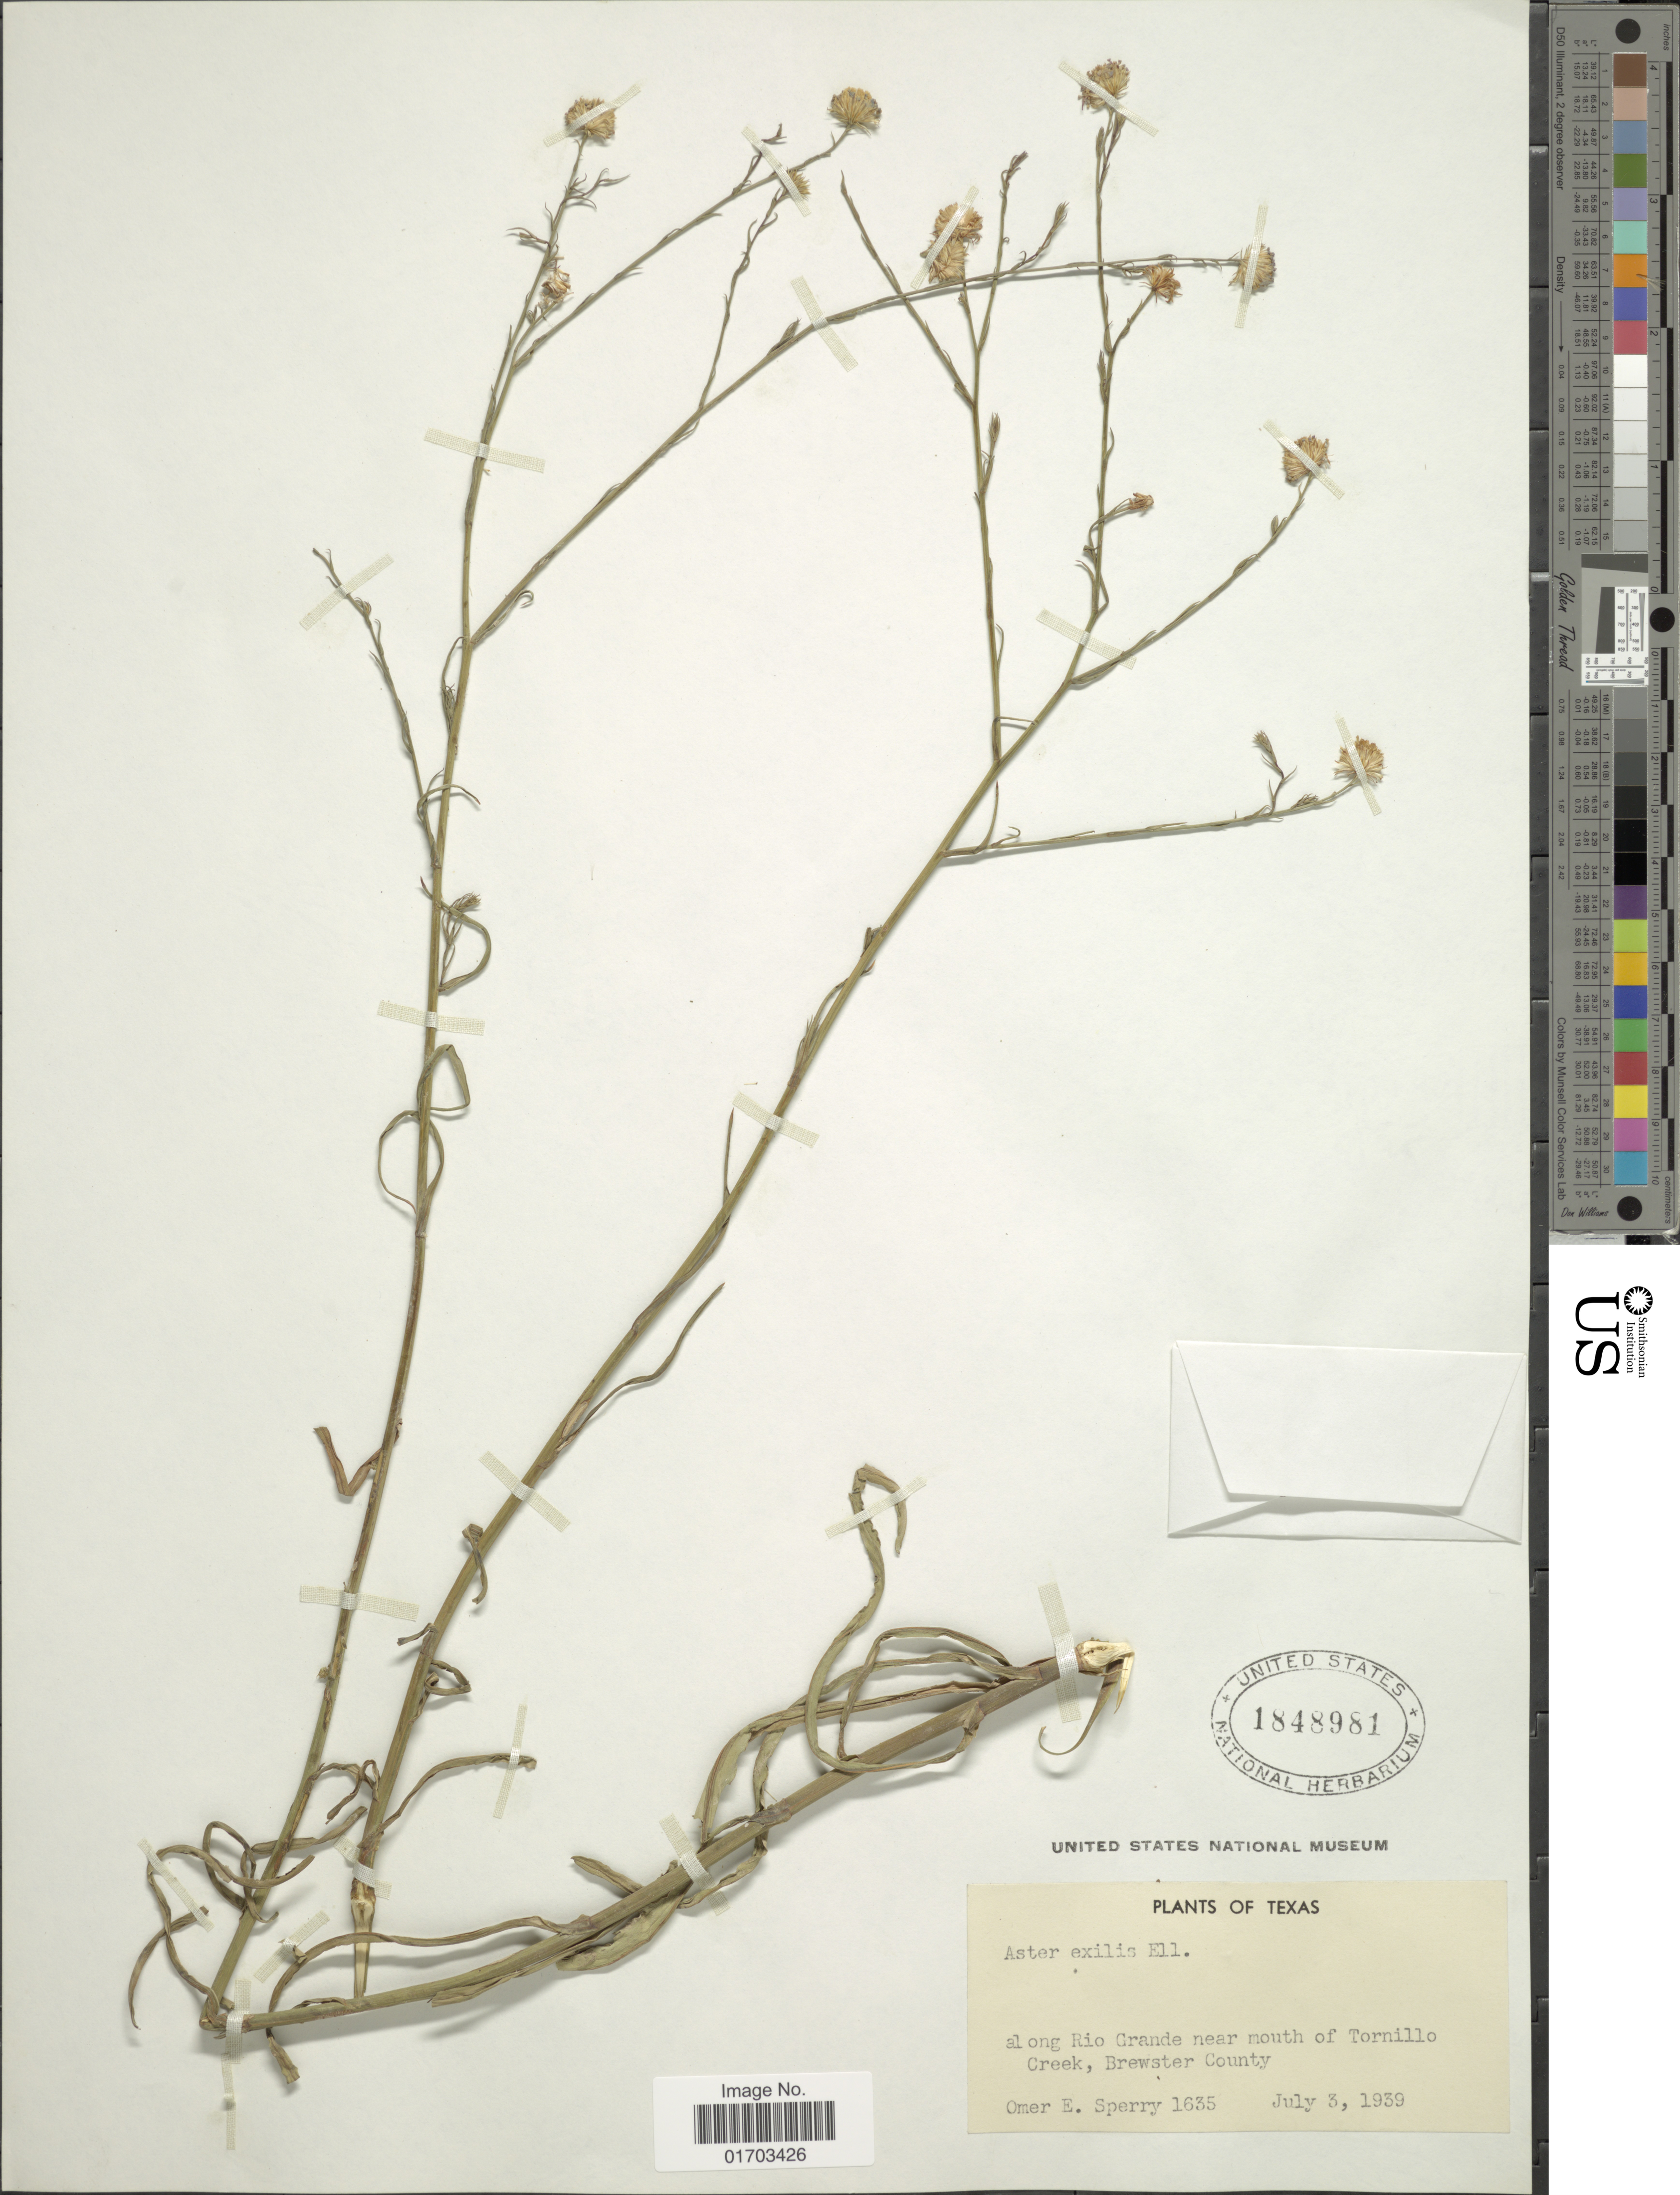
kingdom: Plantae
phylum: Tracheophyta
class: Magnoliopsida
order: Asterales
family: Asteraceae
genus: Symphyotrichum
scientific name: Symphyotrichum subulatum var. ligulatum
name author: (Shinners) S.D. Sundb.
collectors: O. E. Sperry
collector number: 1635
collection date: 1939-07-03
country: United States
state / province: Texas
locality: Along Rio Grande near mouth of Tornillo Creek, Brewster County.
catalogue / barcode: US 1848981